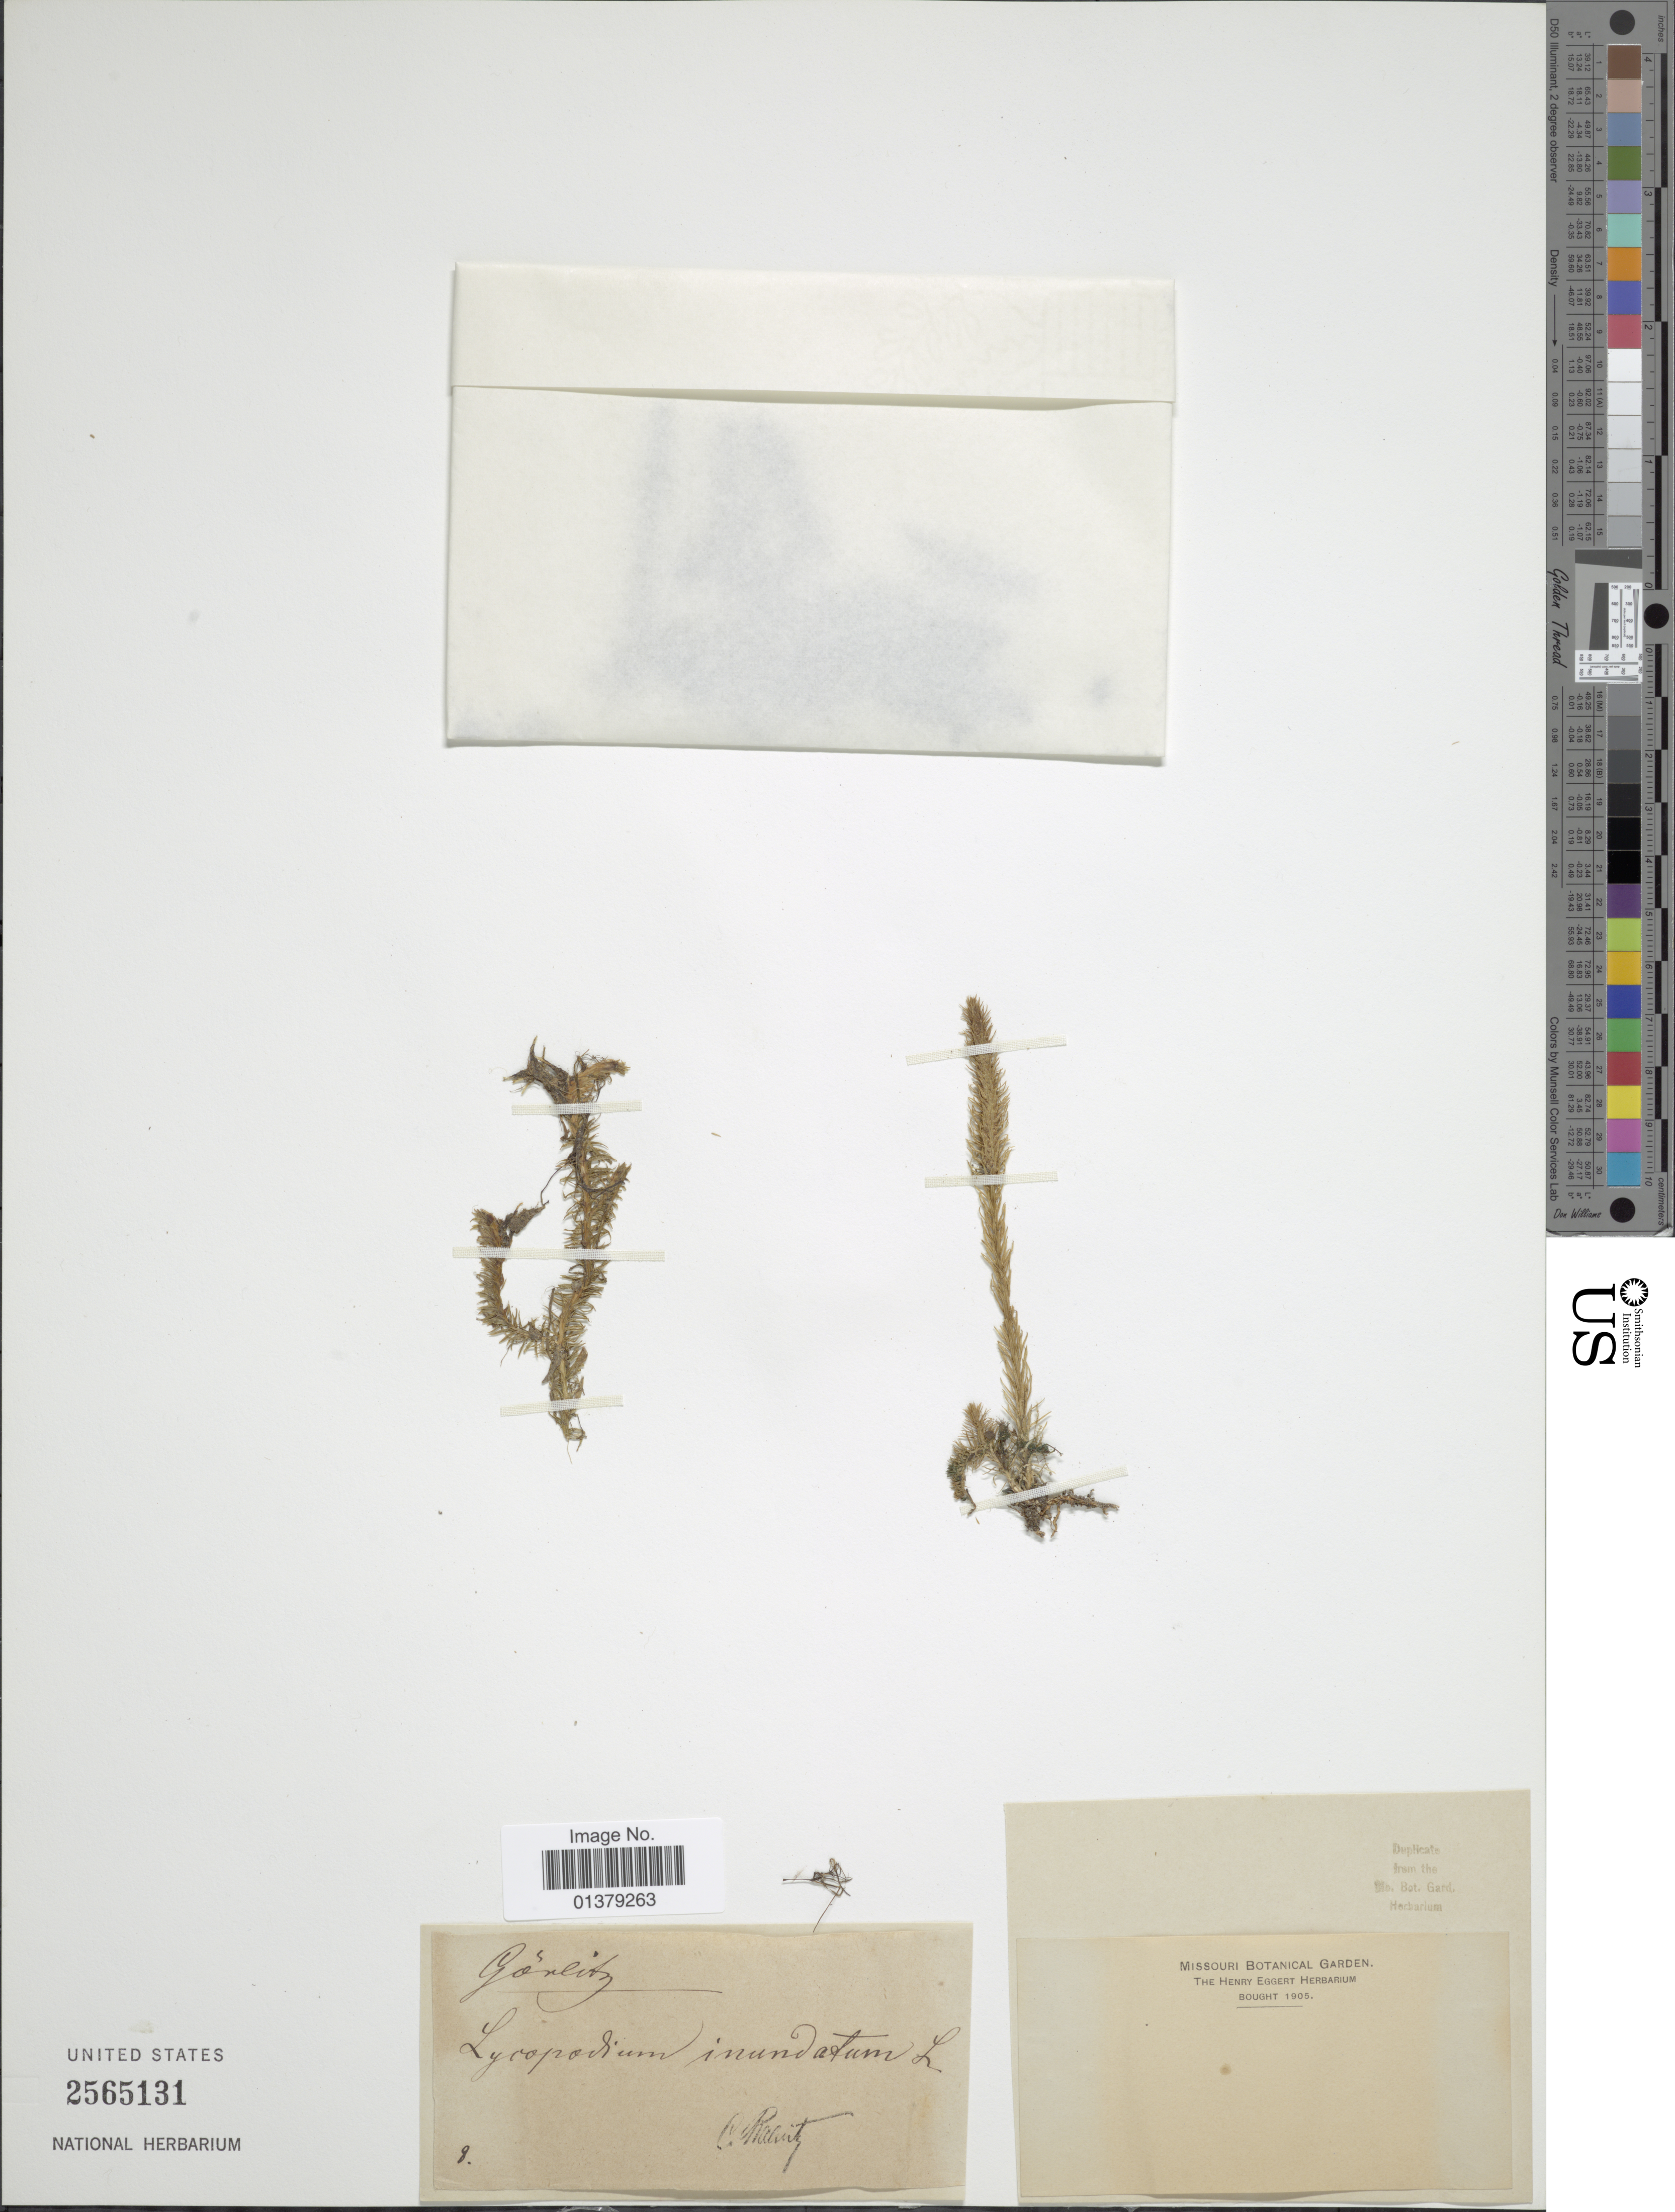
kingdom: Plantae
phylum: Tracheophyta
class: Lycopodiopsida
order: Lycopodiales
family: Lycopodiaceae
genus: Lycopodiella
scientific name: Lycopodiella inundata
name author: (L.) Holub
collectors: C. Ralvitz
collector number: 8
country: Germany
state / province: Niedersachsen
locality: Görlitz [interpreted]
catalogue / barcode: US 2565131